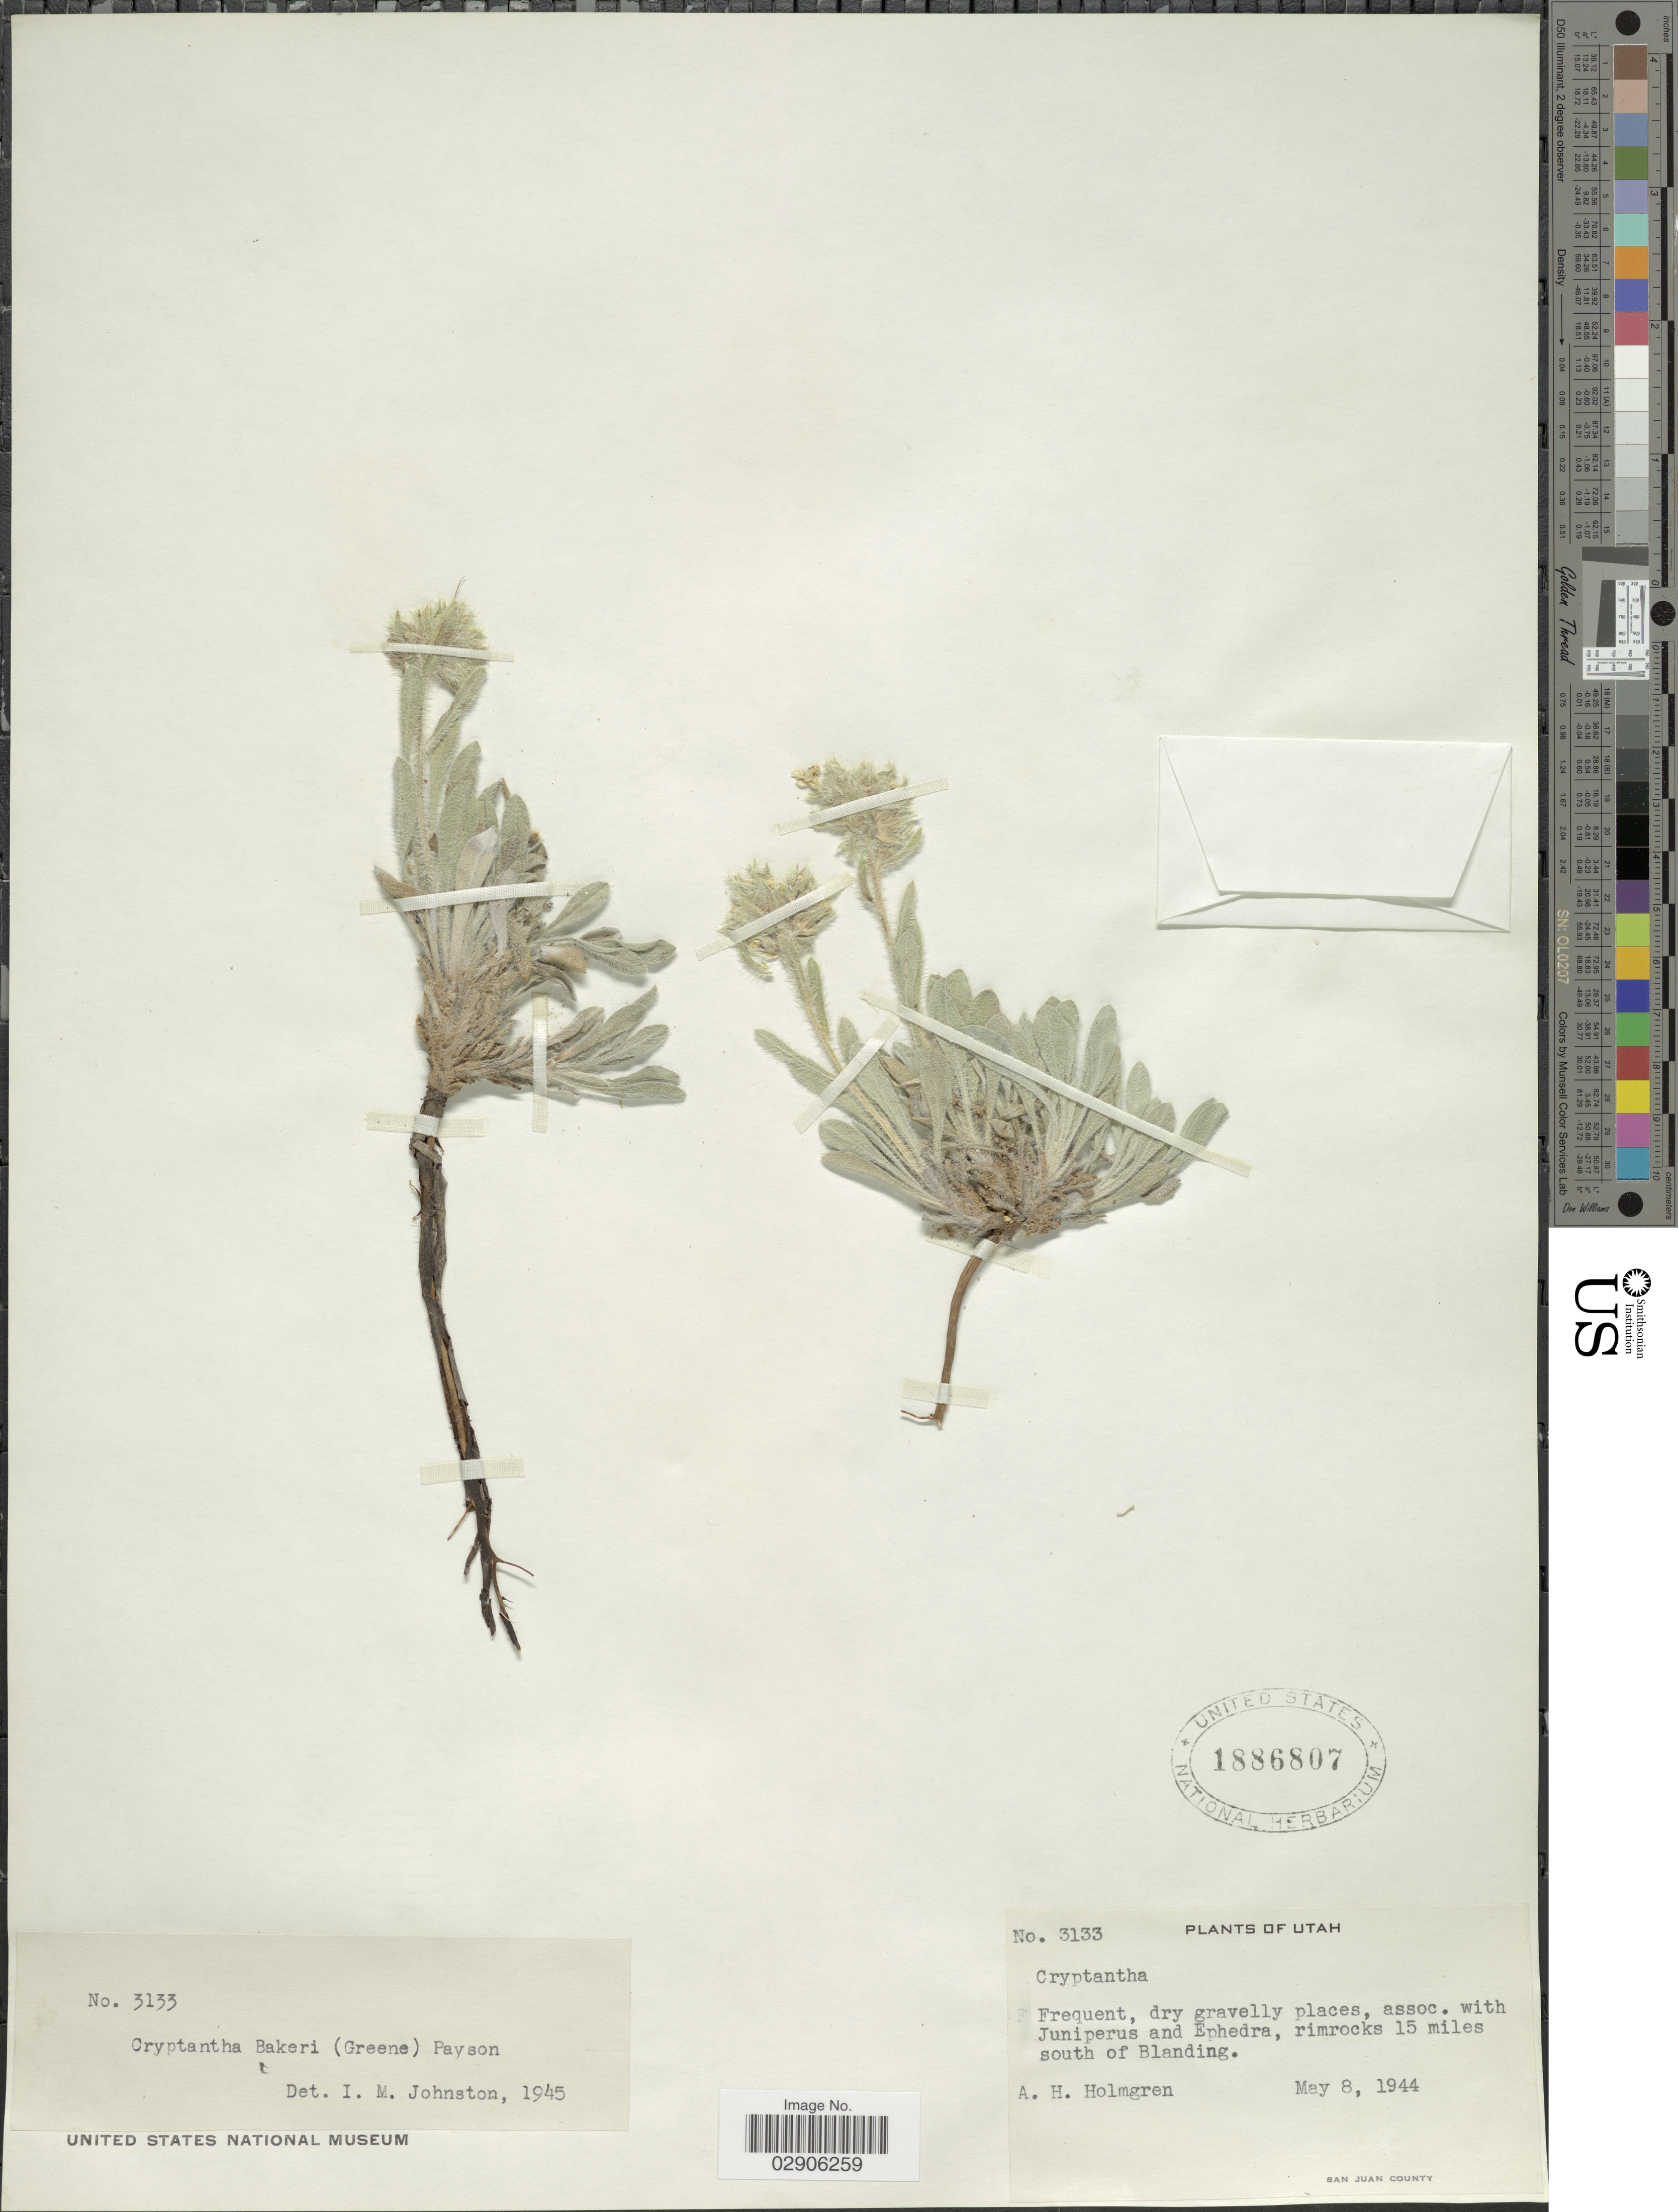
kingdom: Plantae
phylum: Tracheophyta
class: Magnoliopsida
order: Boraginales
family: Boraginaceae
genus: Cryptantha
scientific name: Cryptantha bakeri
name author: (S.W. Greene) Payson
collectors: A. H. Holmgren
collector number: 3133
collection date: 1944-05-08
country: United States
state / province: Utah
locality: Rimrocks 15 miles south of Blanding.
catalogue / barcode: US 1886807